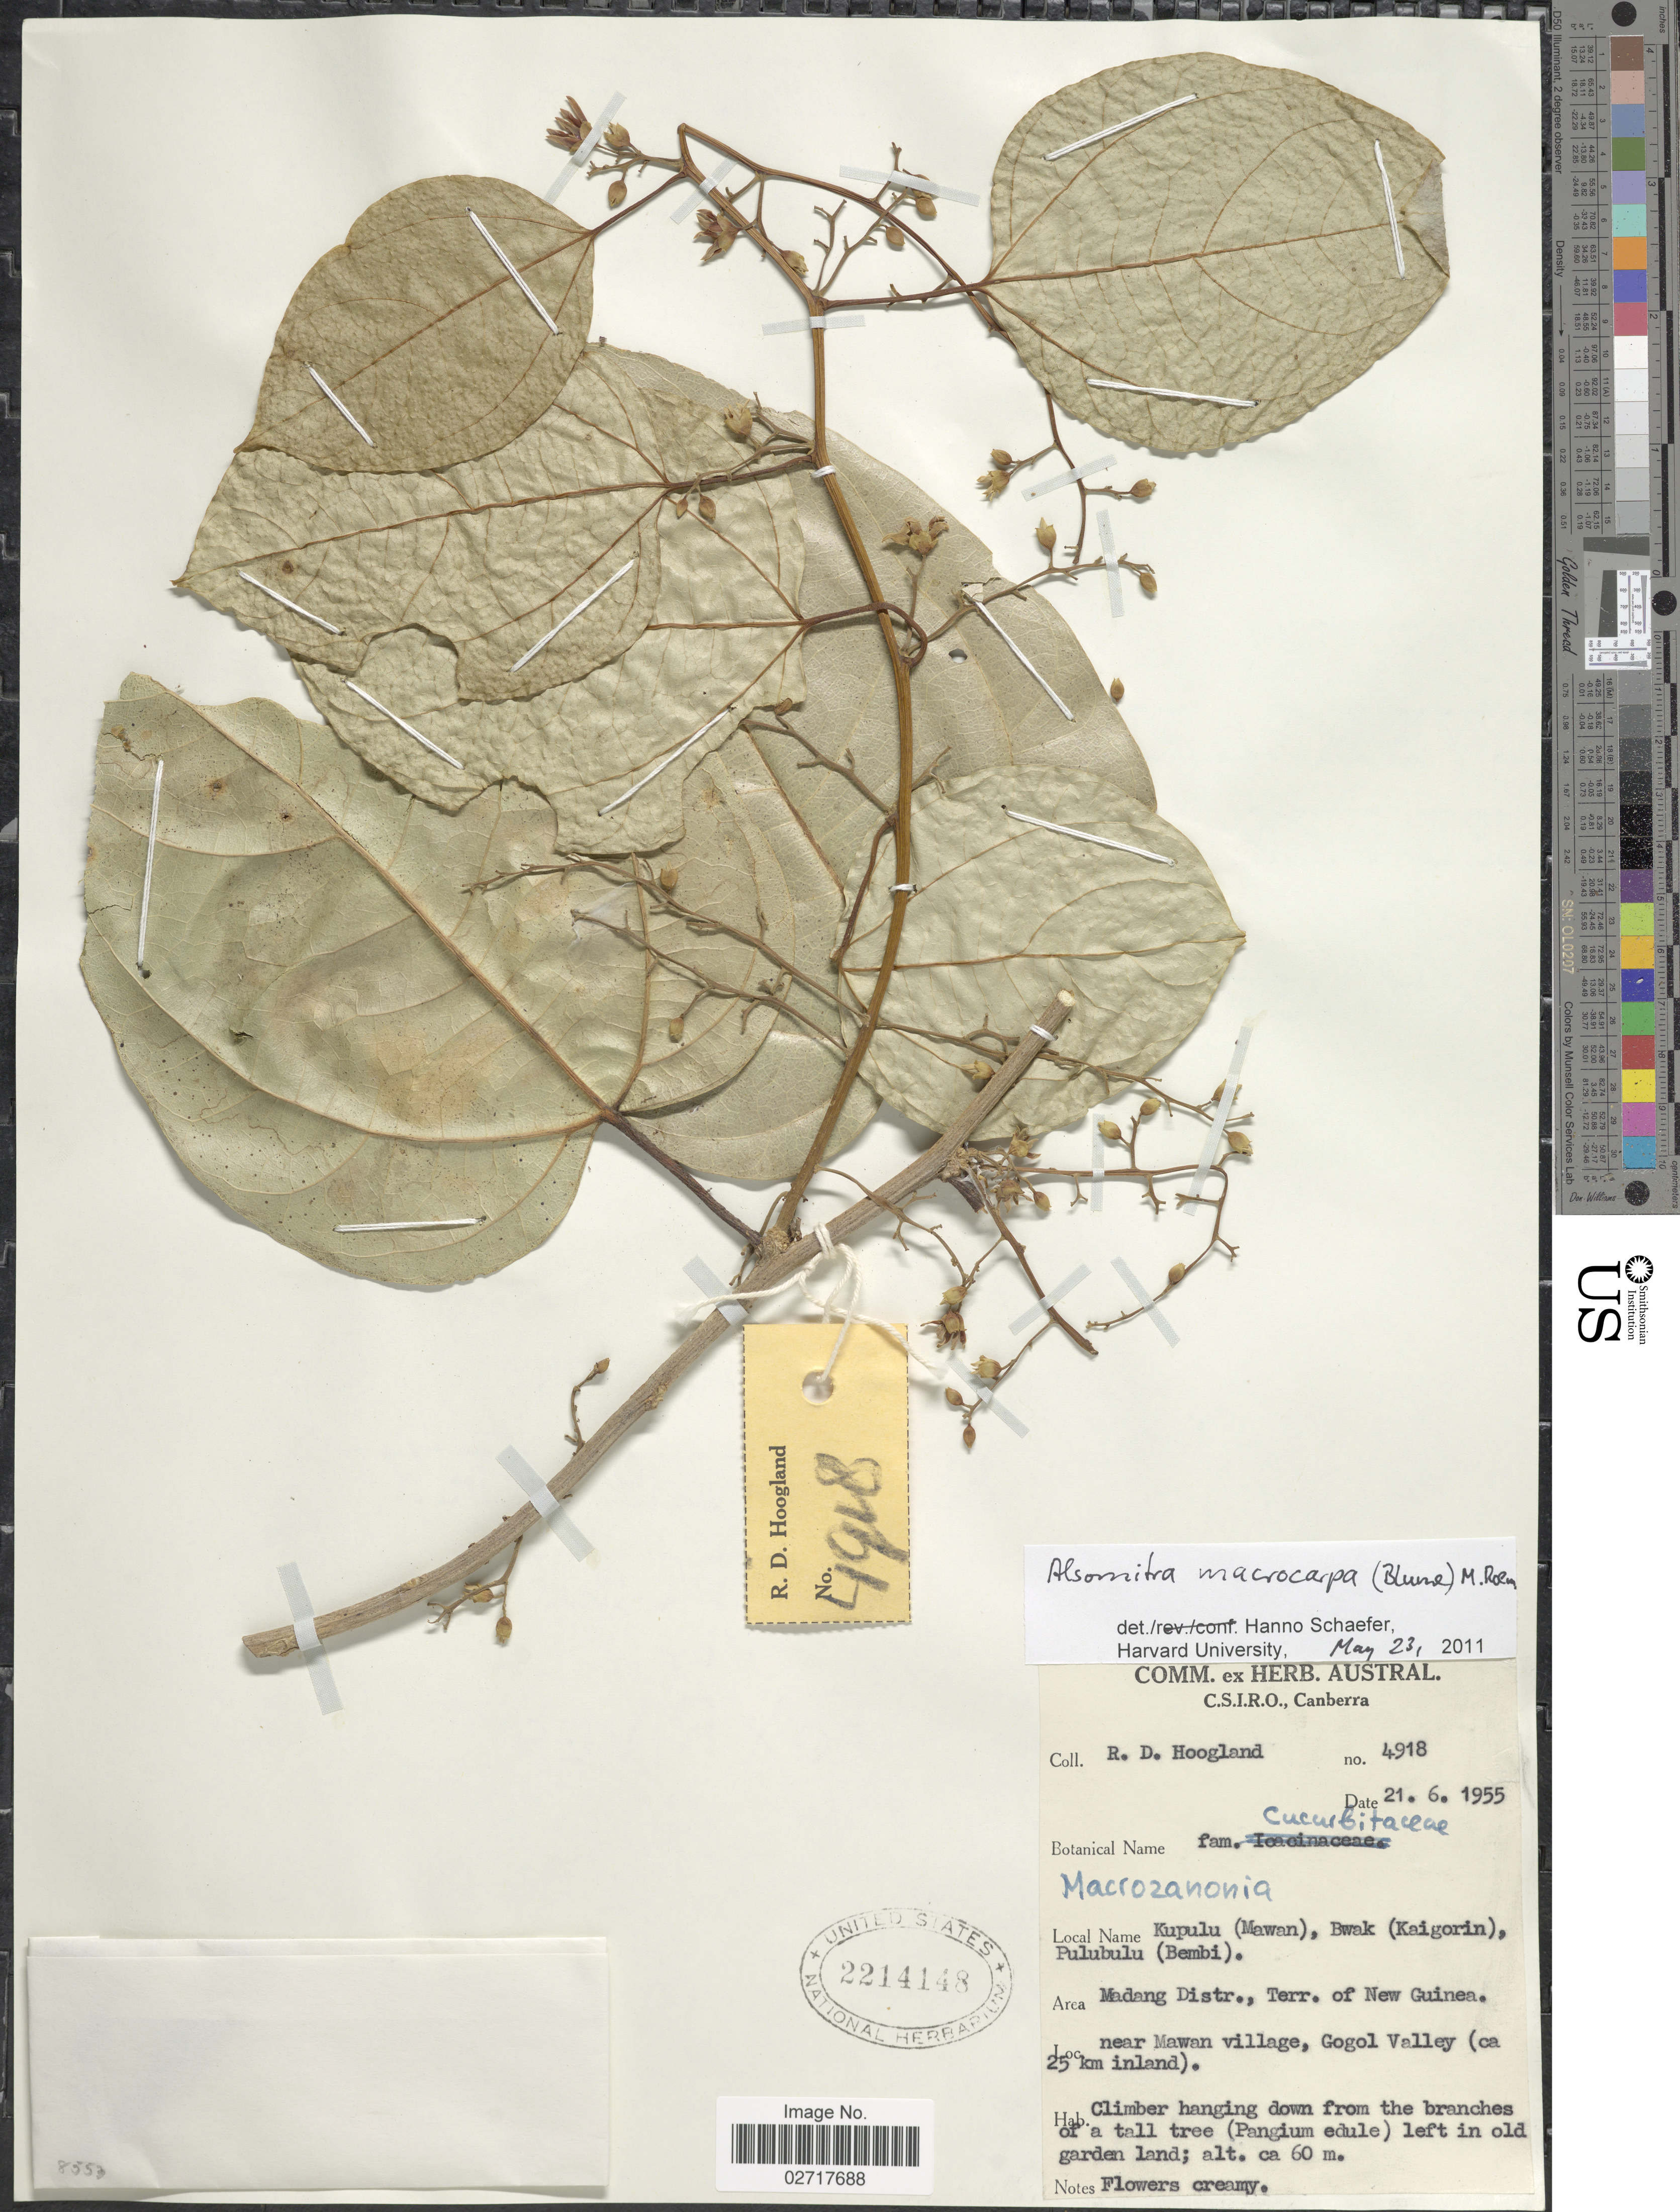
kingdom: Plantae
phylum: Tracheophyta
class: Magnoliopsida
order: Cucurbitales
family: Cucurbitaceae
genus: Alsomitra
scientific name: Alsomitra macrocarpa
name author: (Blume) M. Roem.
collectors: R. D. Hoogland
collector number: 4918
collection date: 1955-06-21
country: Papua New Guinea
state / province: Madang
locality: Kupulu (Mawan), Bwak (Kaigorin), Pulubulu (Bembi). Madang Distr., Terr. of New Guinea. Near Mawan village, Gogol Valley (ca 25 km inland)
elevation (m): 60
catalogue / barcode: US 2214148